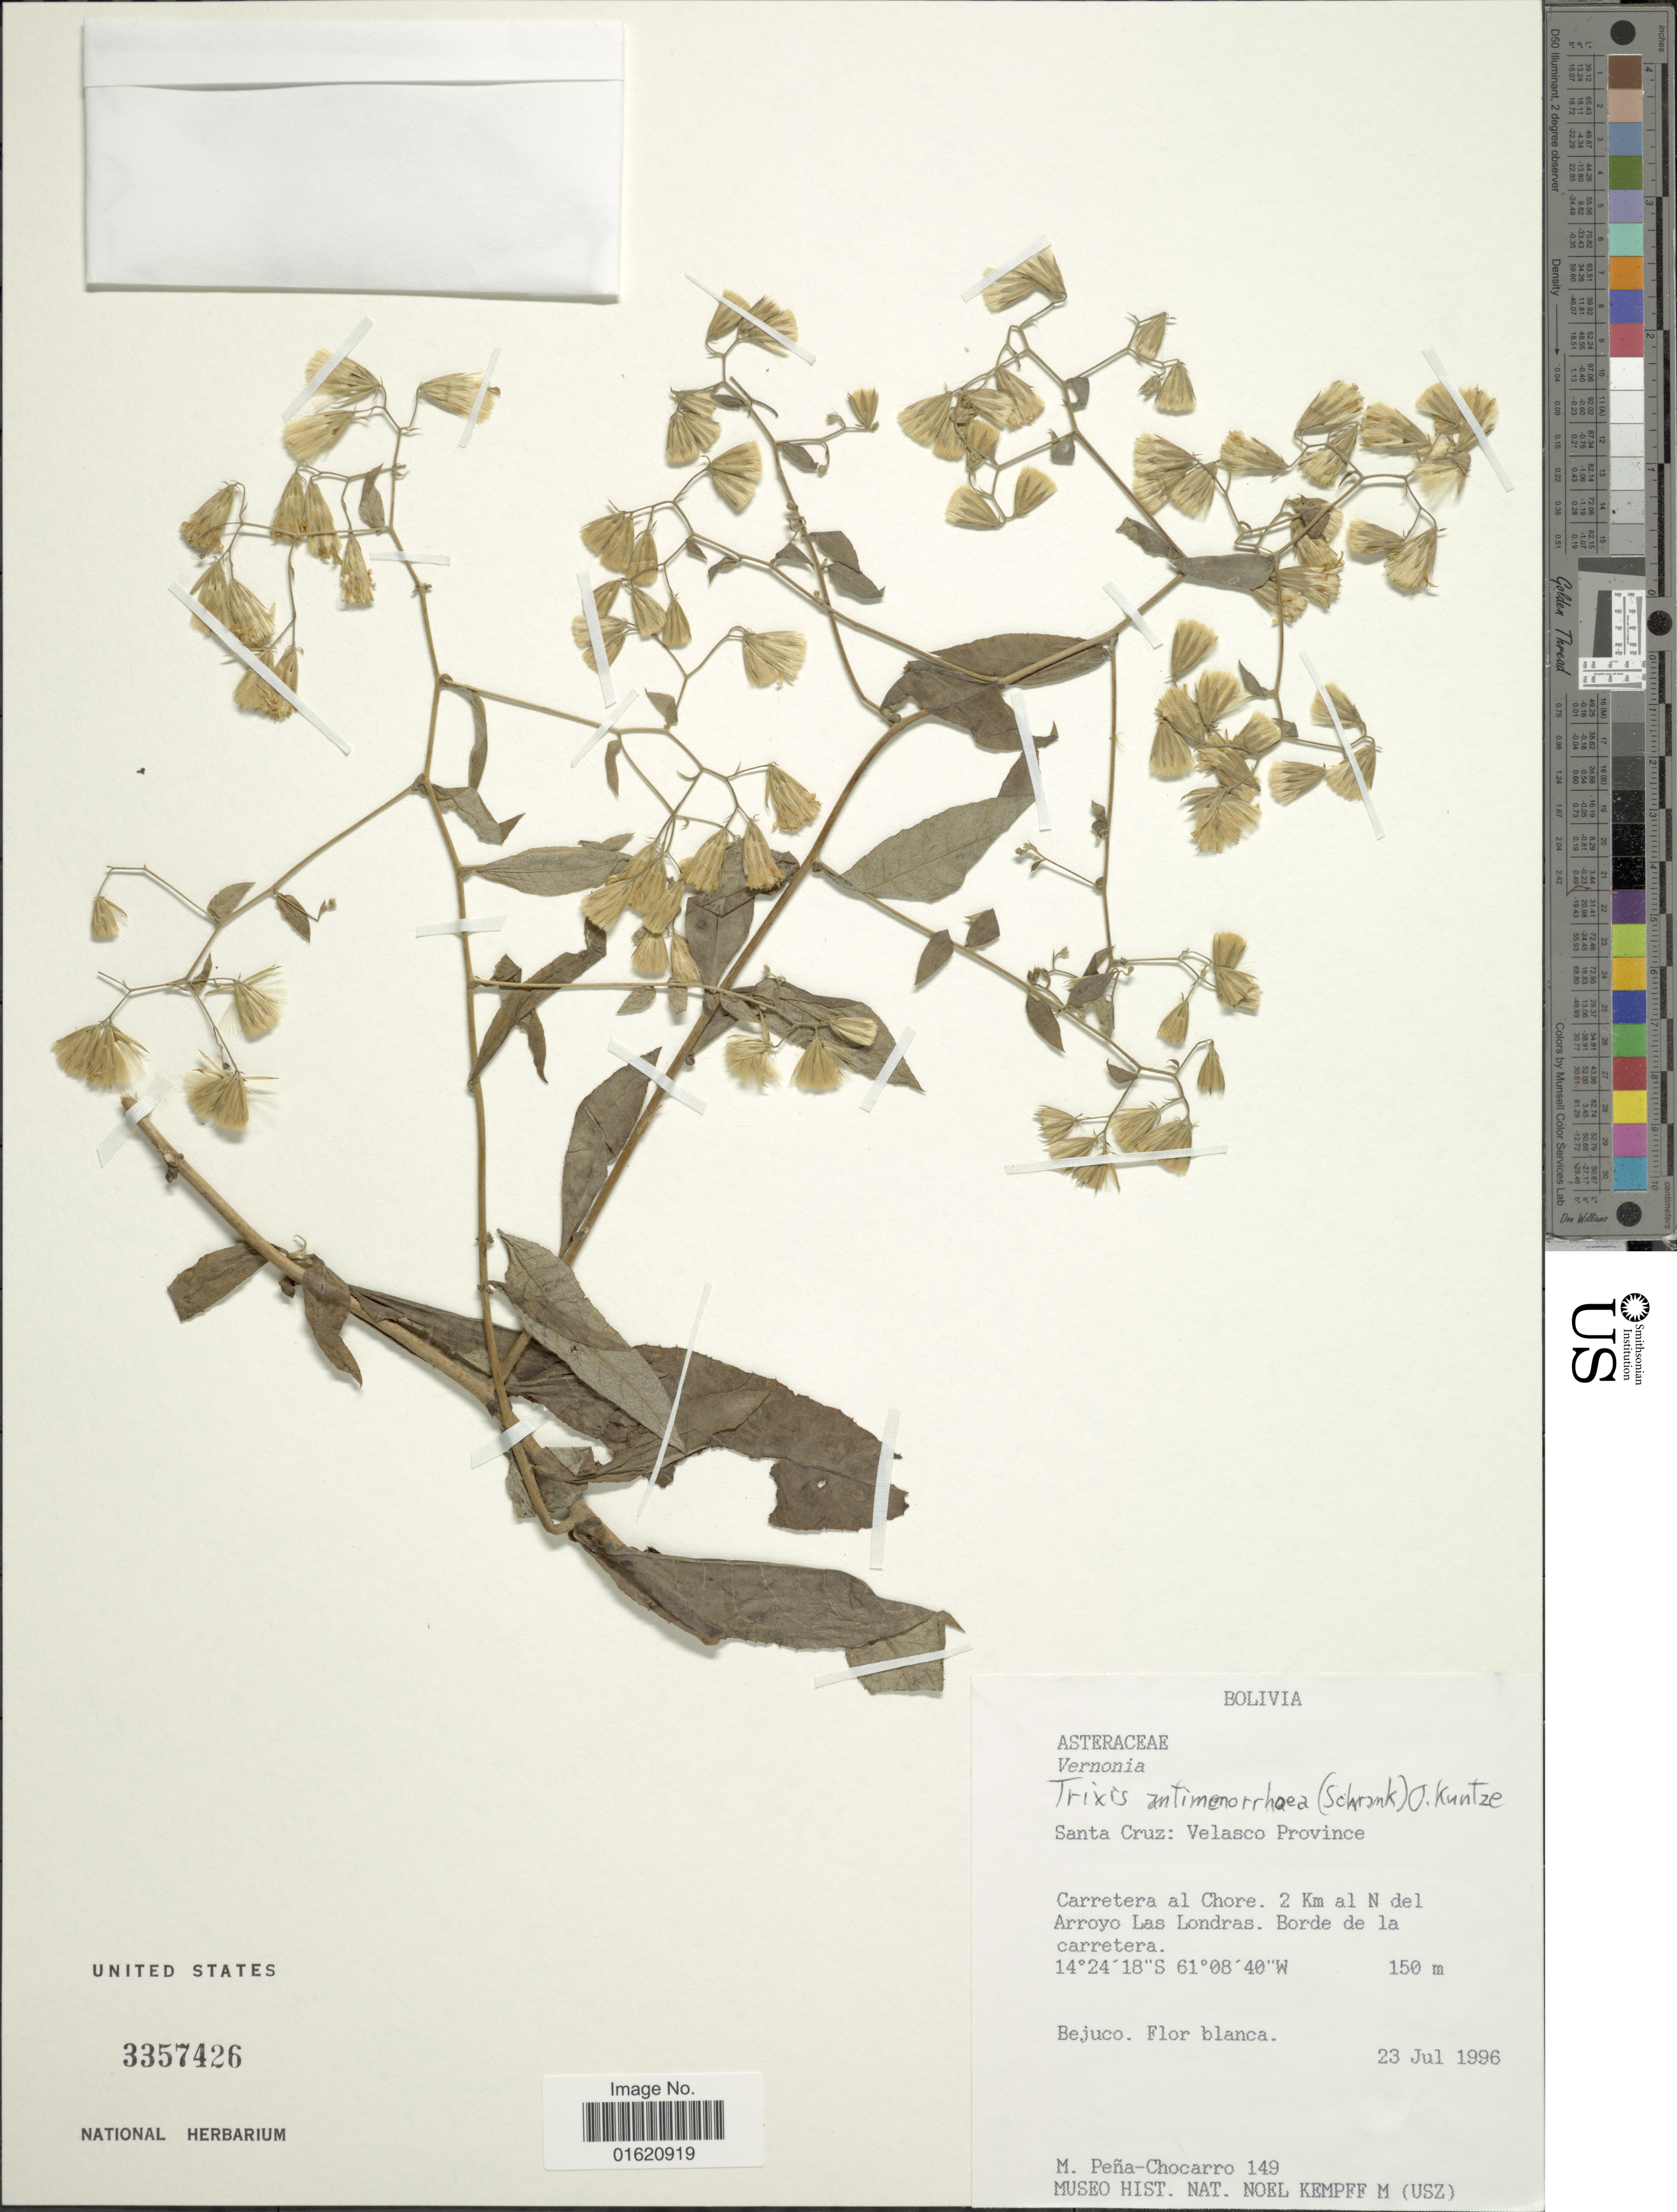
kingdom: Plantae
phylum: Tracheophyta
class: Magnoliopsida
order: Asterales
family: Asteraceae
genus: Trixis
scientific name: Trixis antimenorrhoea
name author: (Schrank) Mart. ex Kuntze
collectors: M. Pena Chocarro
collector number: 1149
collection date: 1996-07-23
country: Bolivia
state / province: Santa Cruz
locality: Velasco Province, Carretera al Chore,2 km al N del Arroyo Las Londras, Borde de la carretera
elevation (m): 150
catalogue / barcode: US 3357426